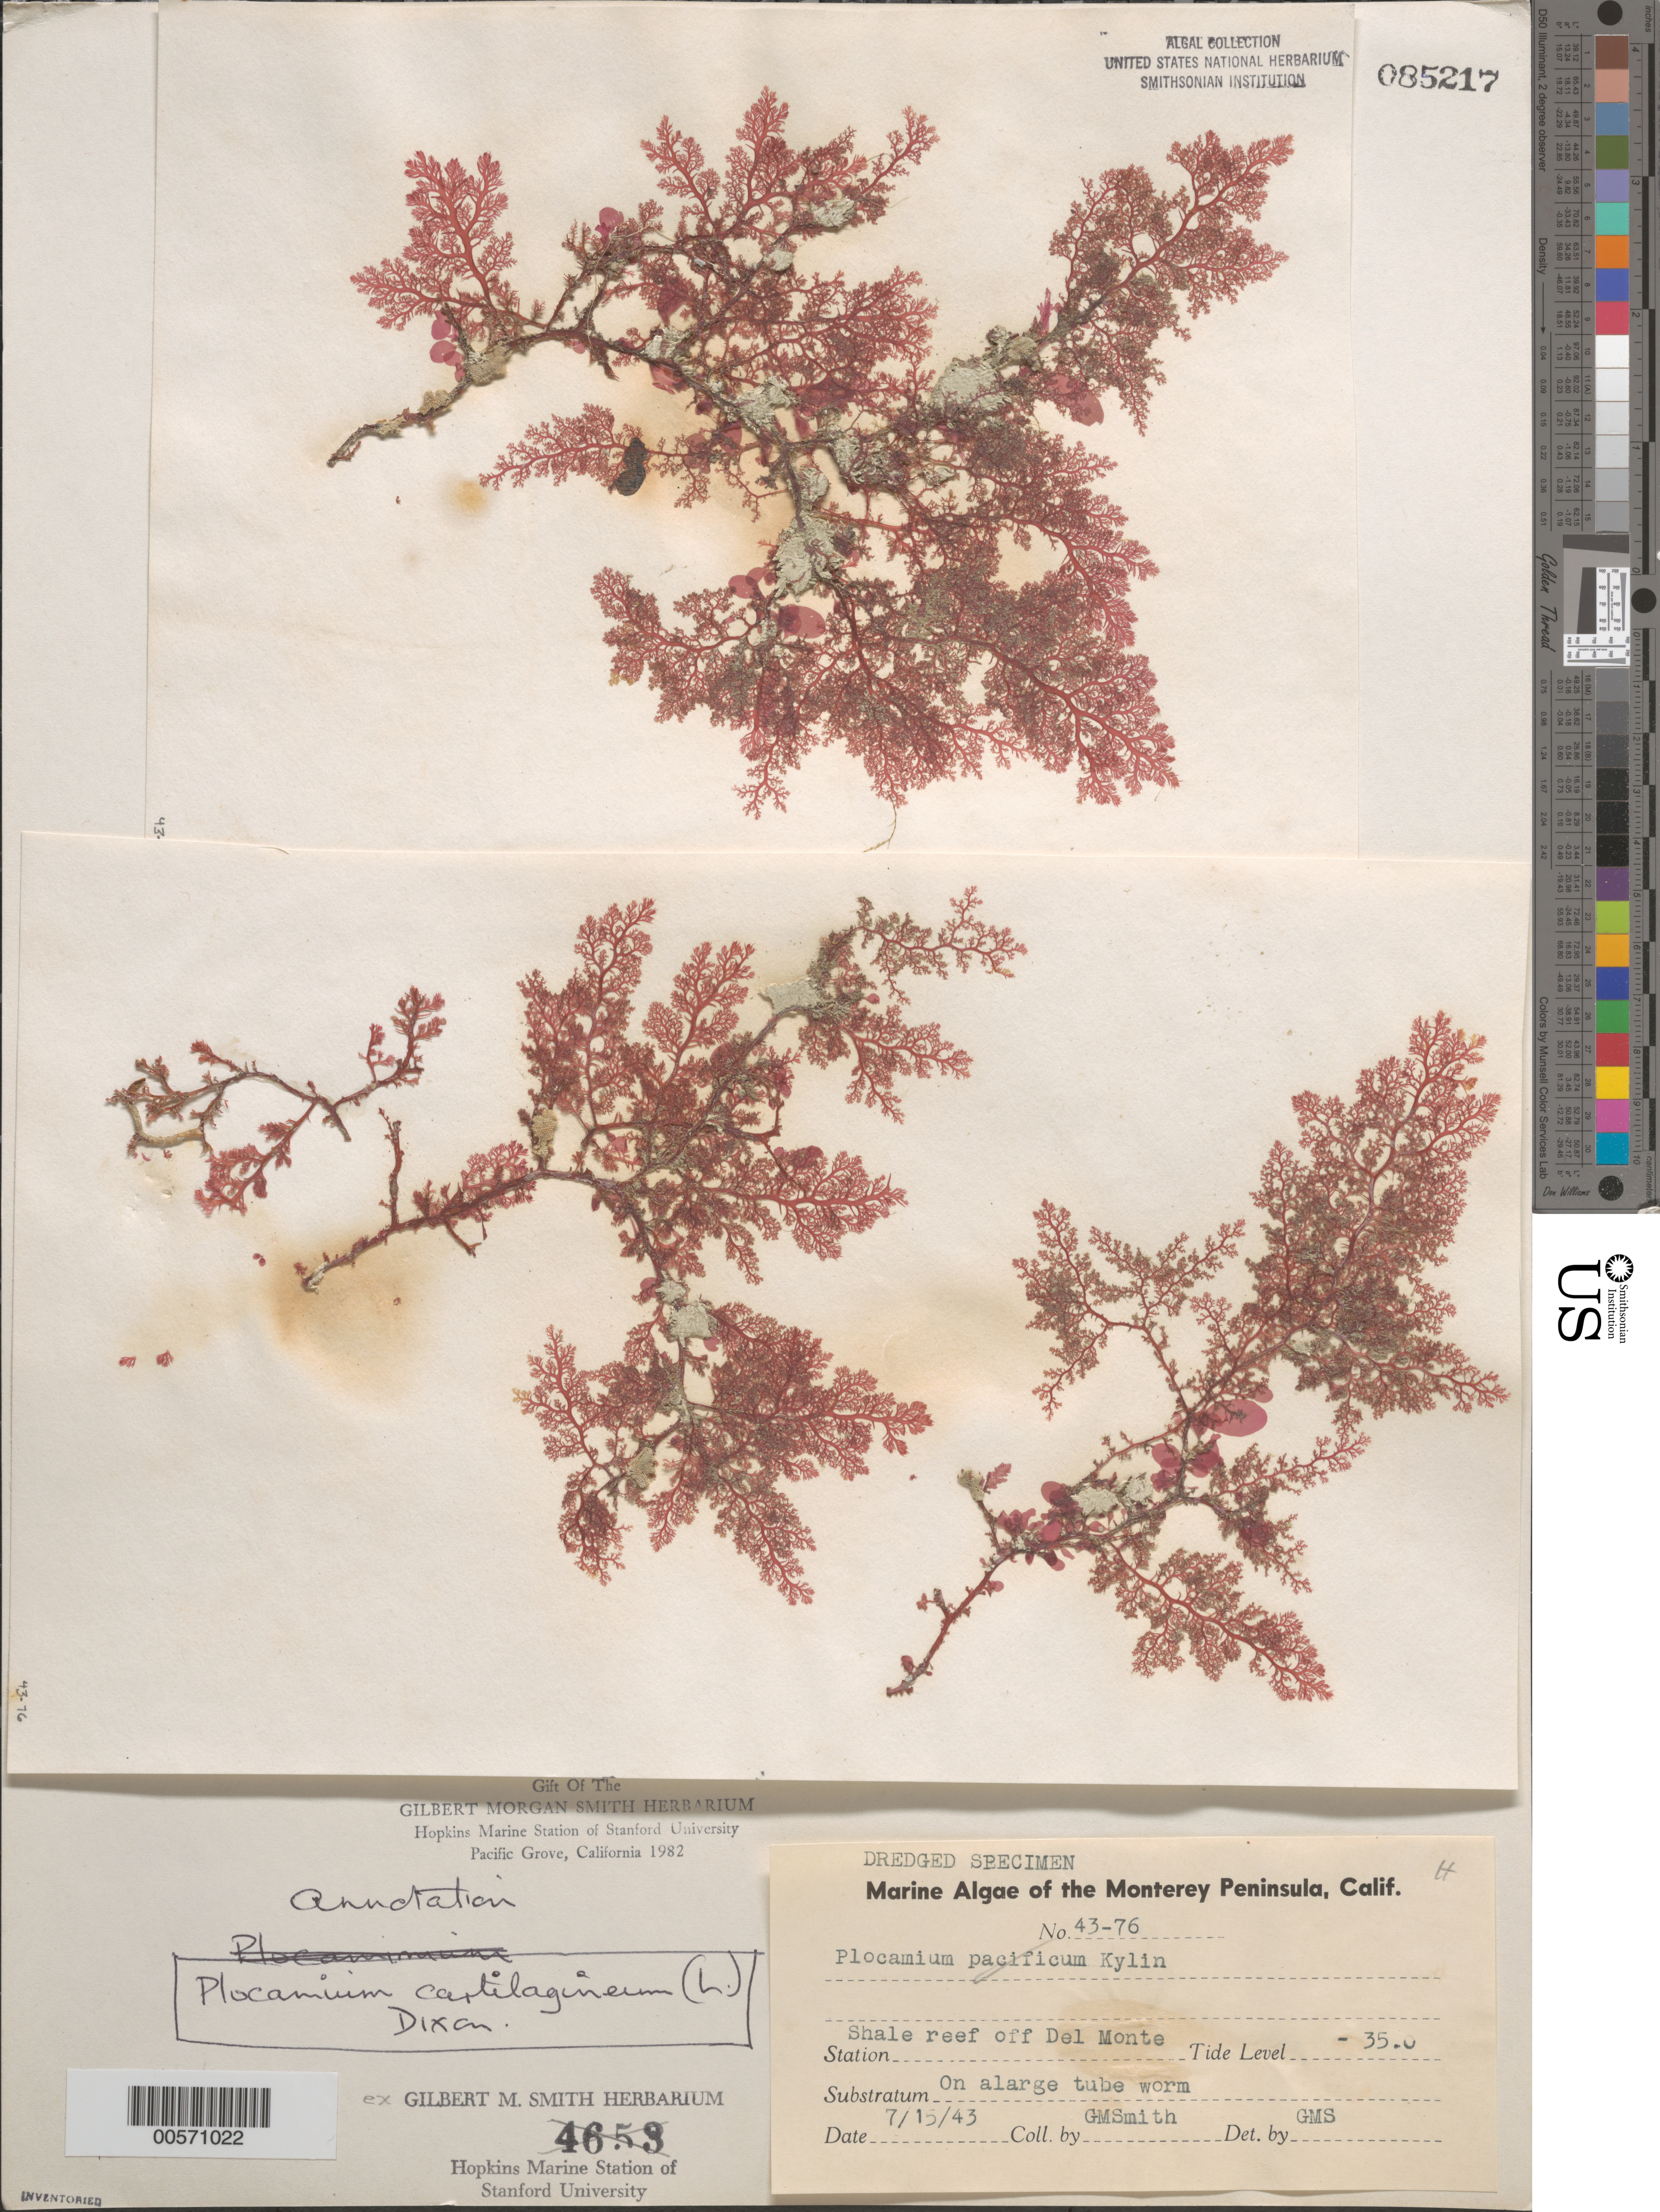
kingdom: Plantae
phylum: Rhodophyta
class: Florideophyceae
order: Plocamiales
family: Plocamiaceae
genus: Plocamium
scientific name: Plocamium cartilagineum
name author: (L.) P.S. Dixon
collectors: G. M. Smith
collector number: Gms 43-76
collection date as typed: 15 Jul 1943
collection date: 1943-07-15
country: United States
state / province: California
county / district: Monterey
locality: Off Del Monte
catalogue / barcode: US 85217